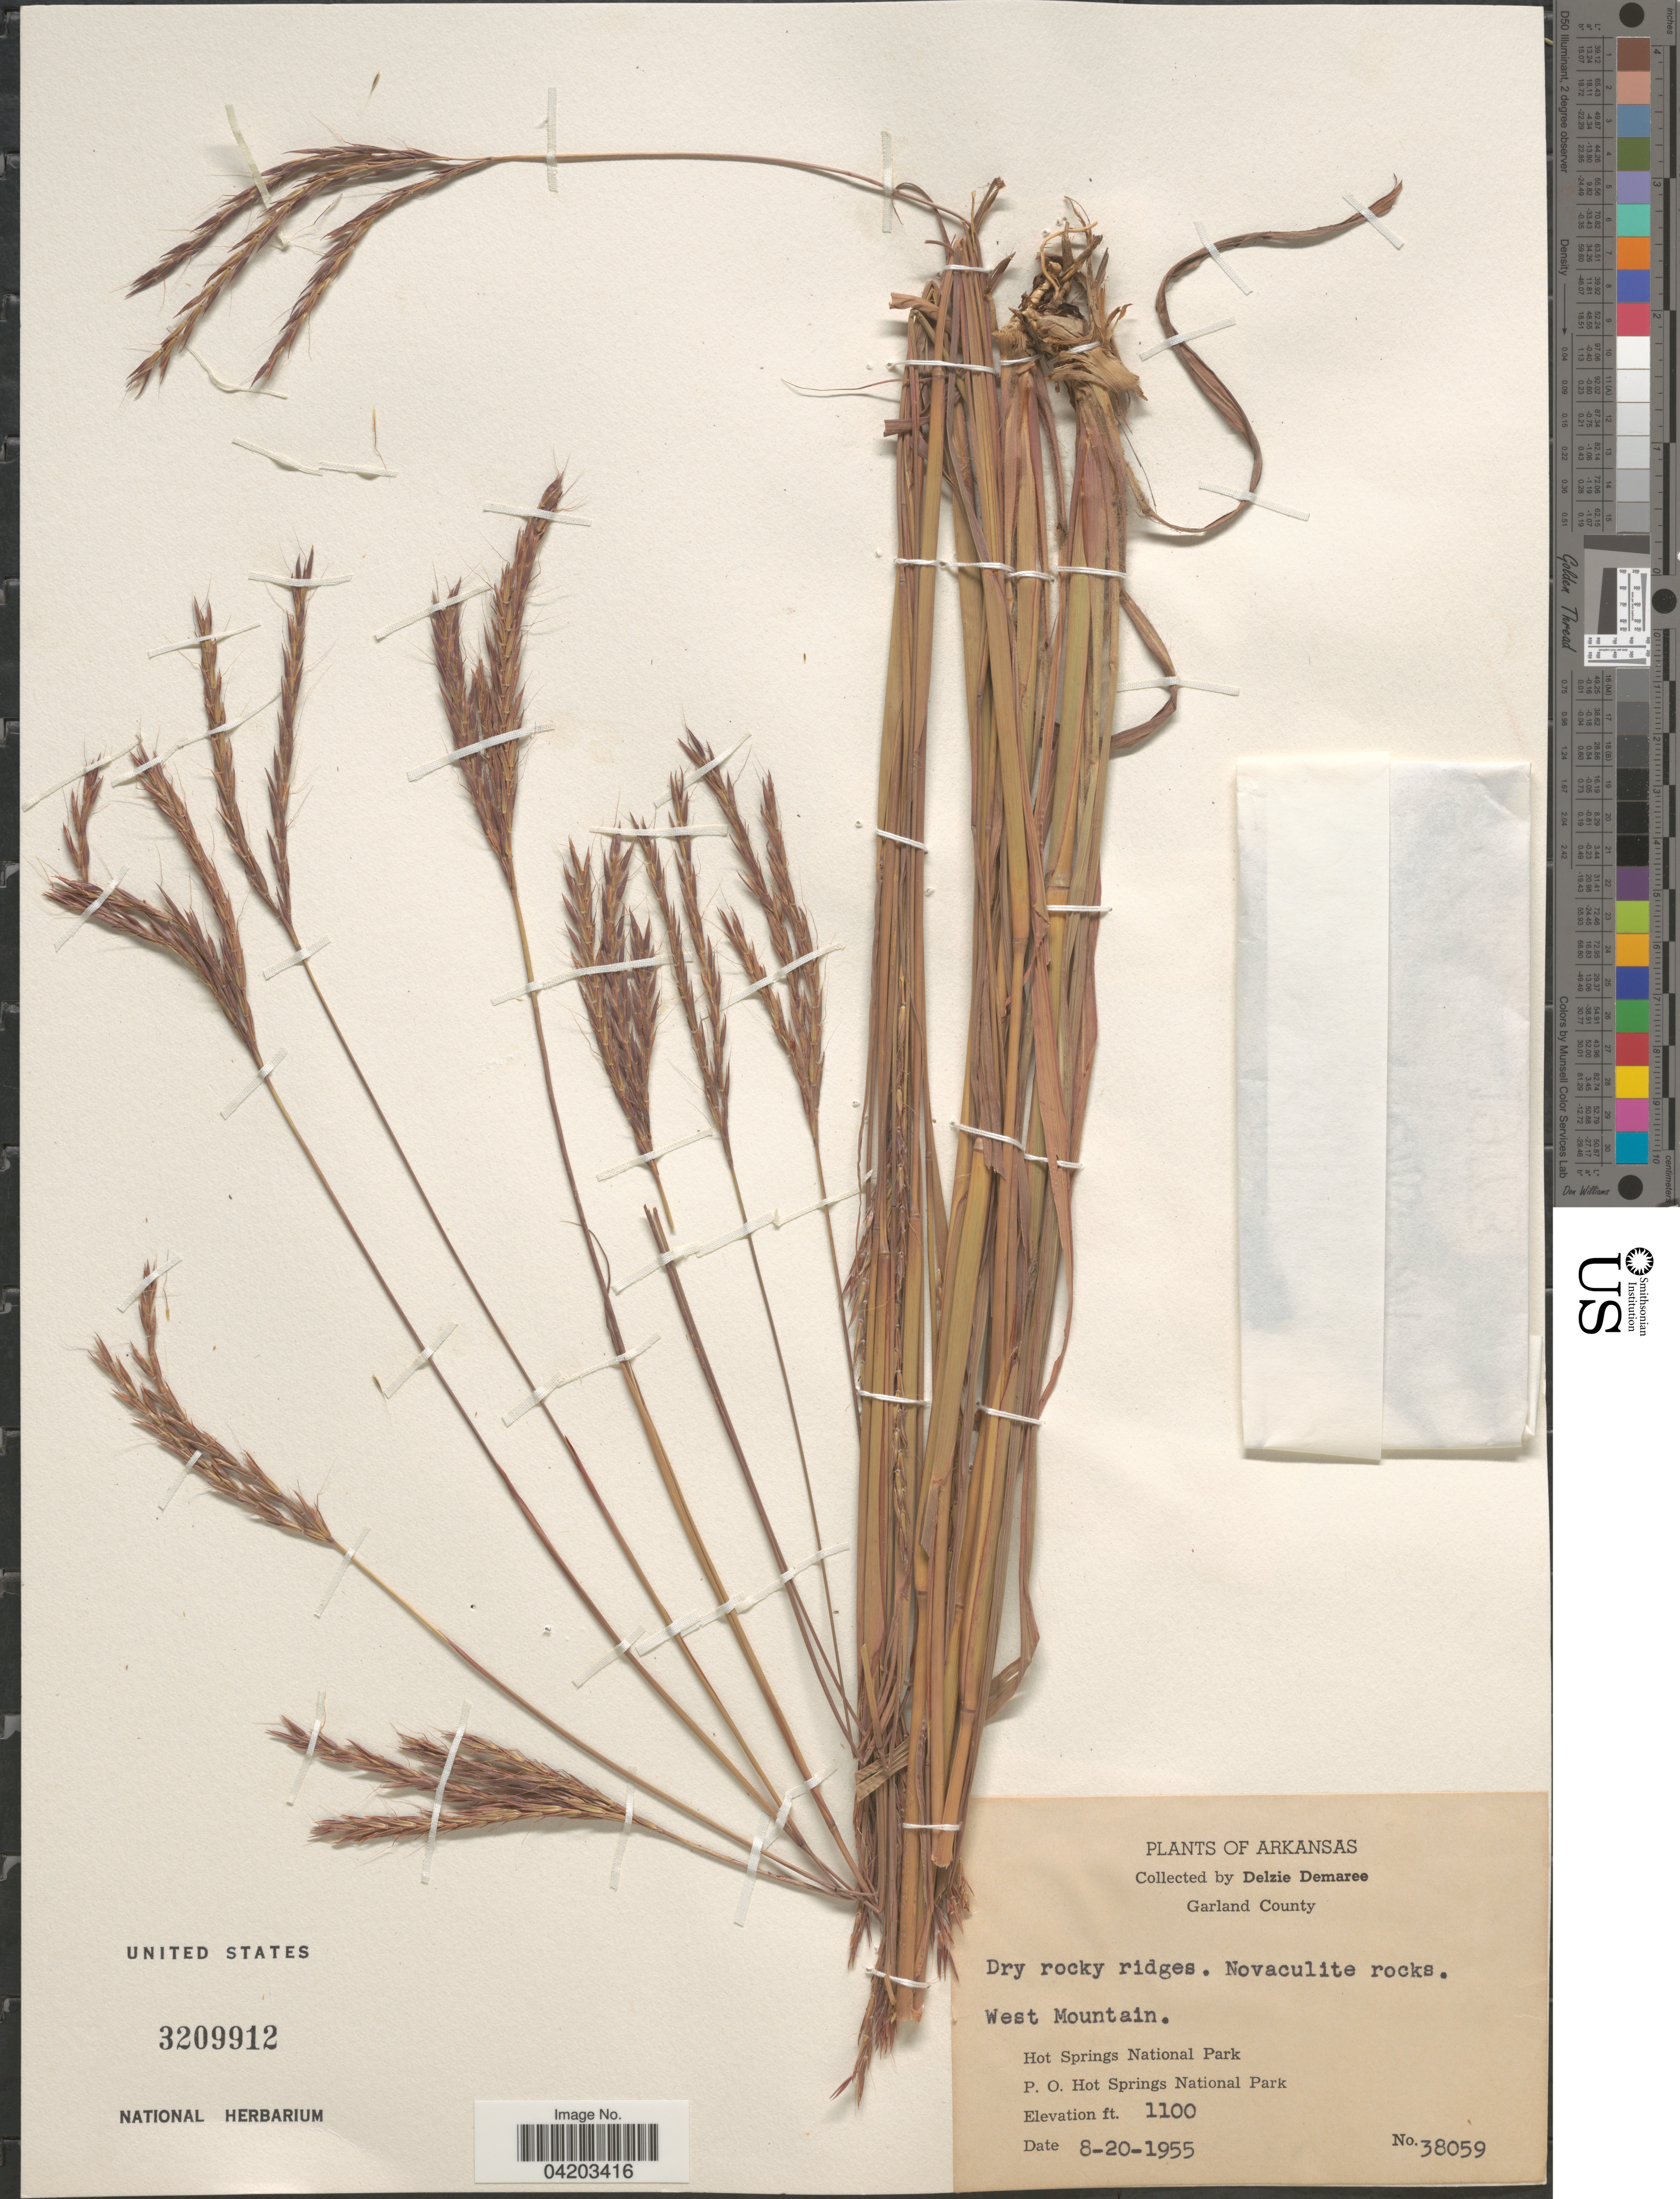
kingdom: Plantae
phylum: Tracheophyta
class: Liliopsida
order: Poales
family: Poaceae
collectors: D. Demaree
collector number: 38059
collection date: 1955-08-20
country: United States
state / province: Arkansas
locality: Garland County. West Mountain. Hot Springs National Park. P. O. Hot Springs National Park.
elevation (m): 335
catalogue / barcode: US 3209912